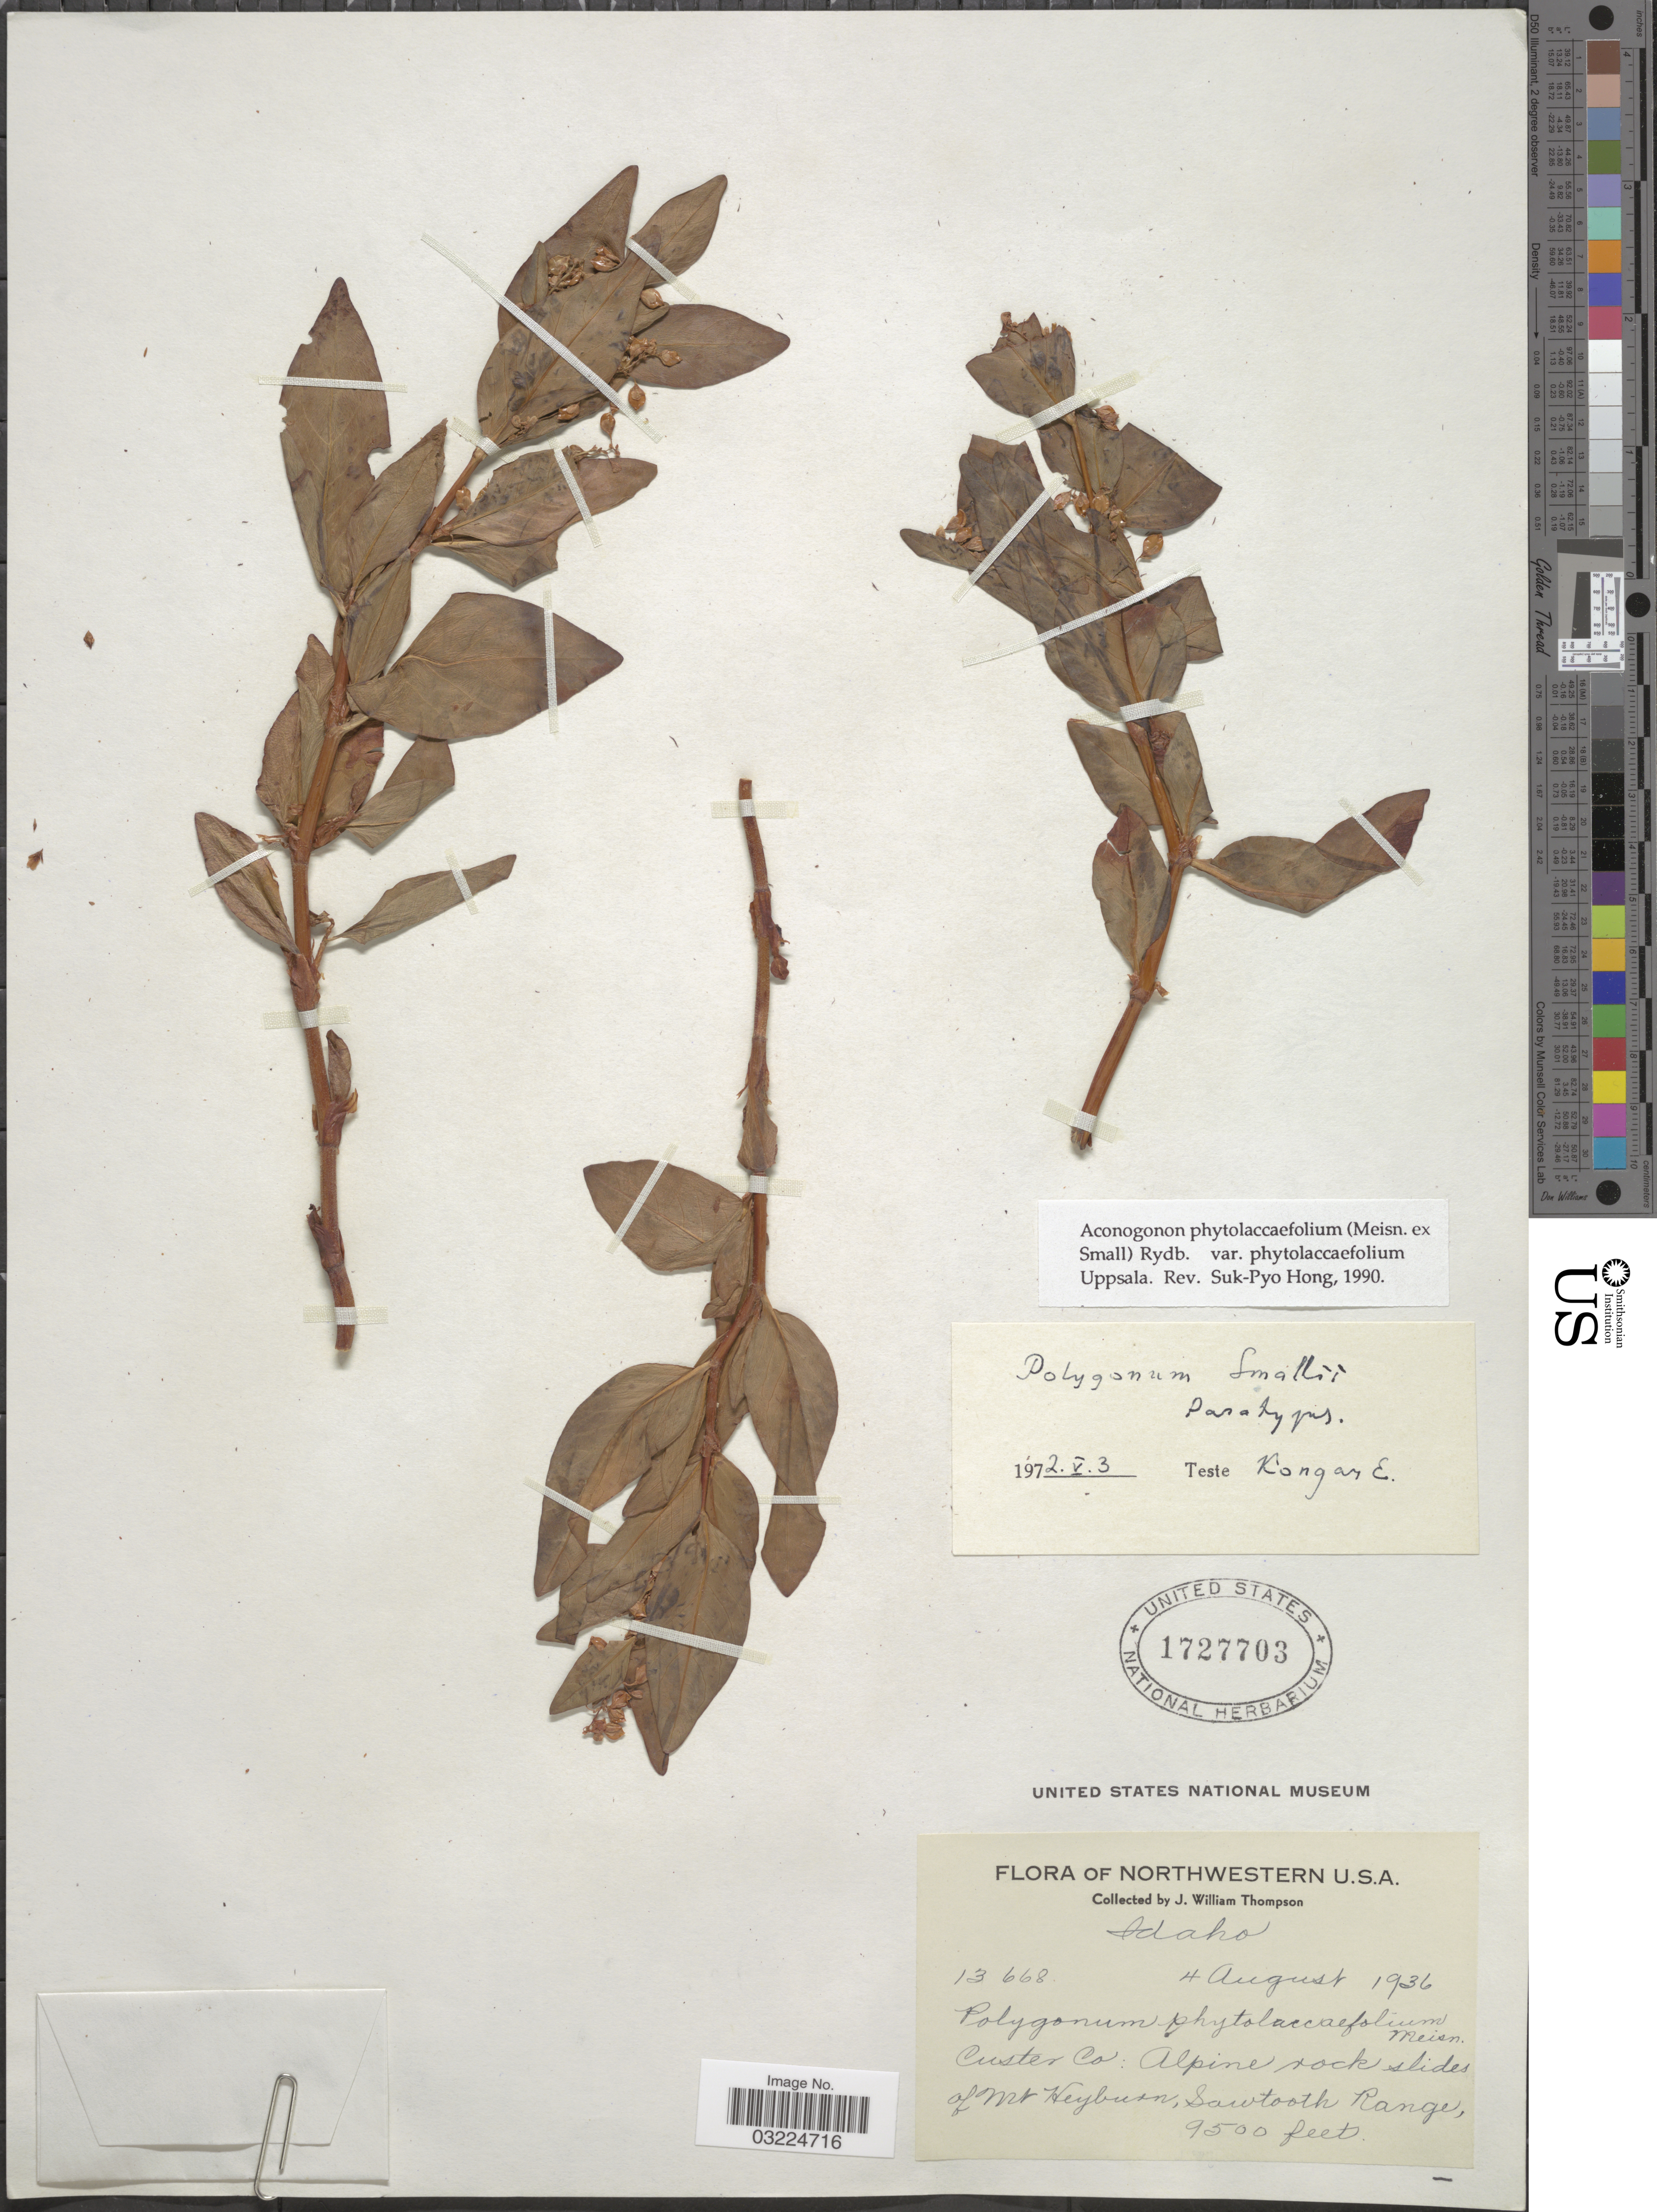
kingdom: Plantae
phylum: Tracheophyta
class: Magnoliopsida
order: Caryophyllales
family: Polygonaceae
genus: Koenigia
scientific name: Koenigia phytolaccifolia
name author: (Meisn. ex Small) T.M. Schust. & Reveal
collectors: J. W. Thompson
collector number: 13668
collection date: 1936-08-04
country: United States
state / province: Idaho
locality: Northwestern U.S.A. Custer Co.: Alpine rock slides of Mt. Heyburn, Sawtooth Range.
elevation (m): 2896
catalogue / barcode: US 1727703